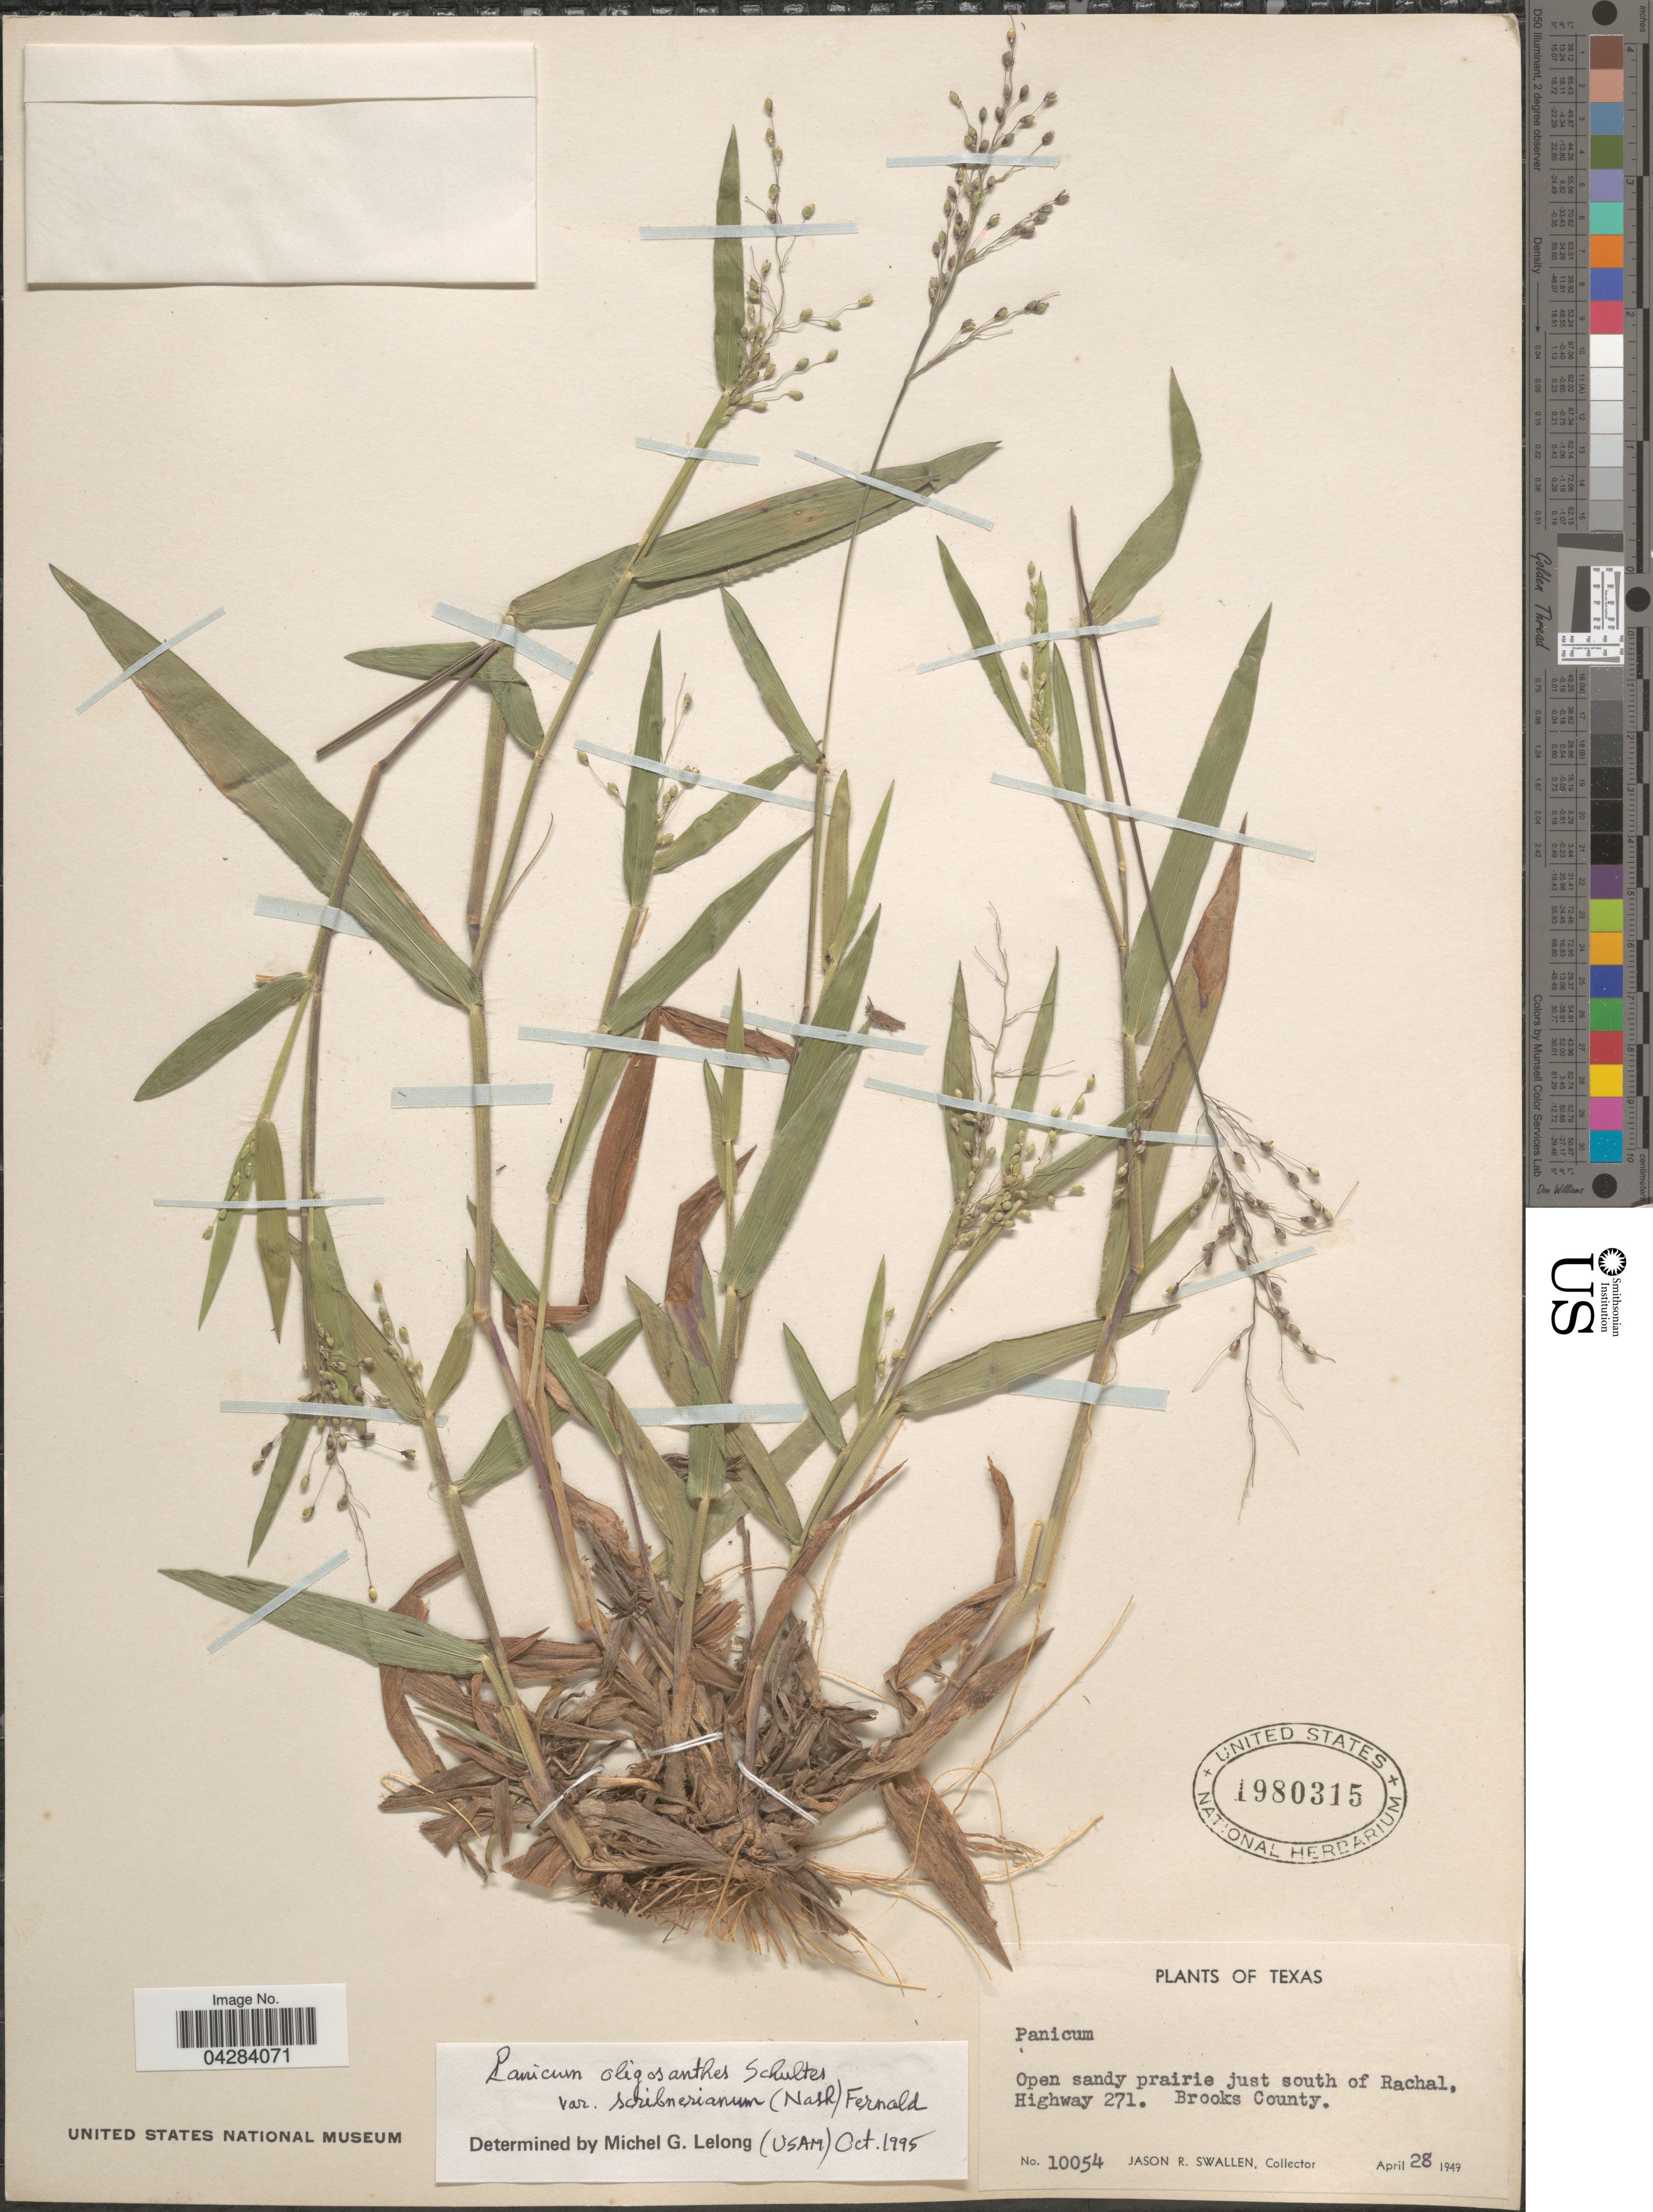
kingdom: Plantae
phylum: Tracheophyta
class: Liliopsida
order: Poales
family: Poaceae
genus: Dichanthelium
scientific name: Dichanthelium oligosanthes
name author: (Schult.) Gould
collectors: J. R. Swallen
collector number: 10054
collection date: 1949-04-28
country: United States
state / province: Texas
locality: Open sandy prairie just south of Rachal, Highway 271. Brooks County.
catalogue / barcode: US 1980315